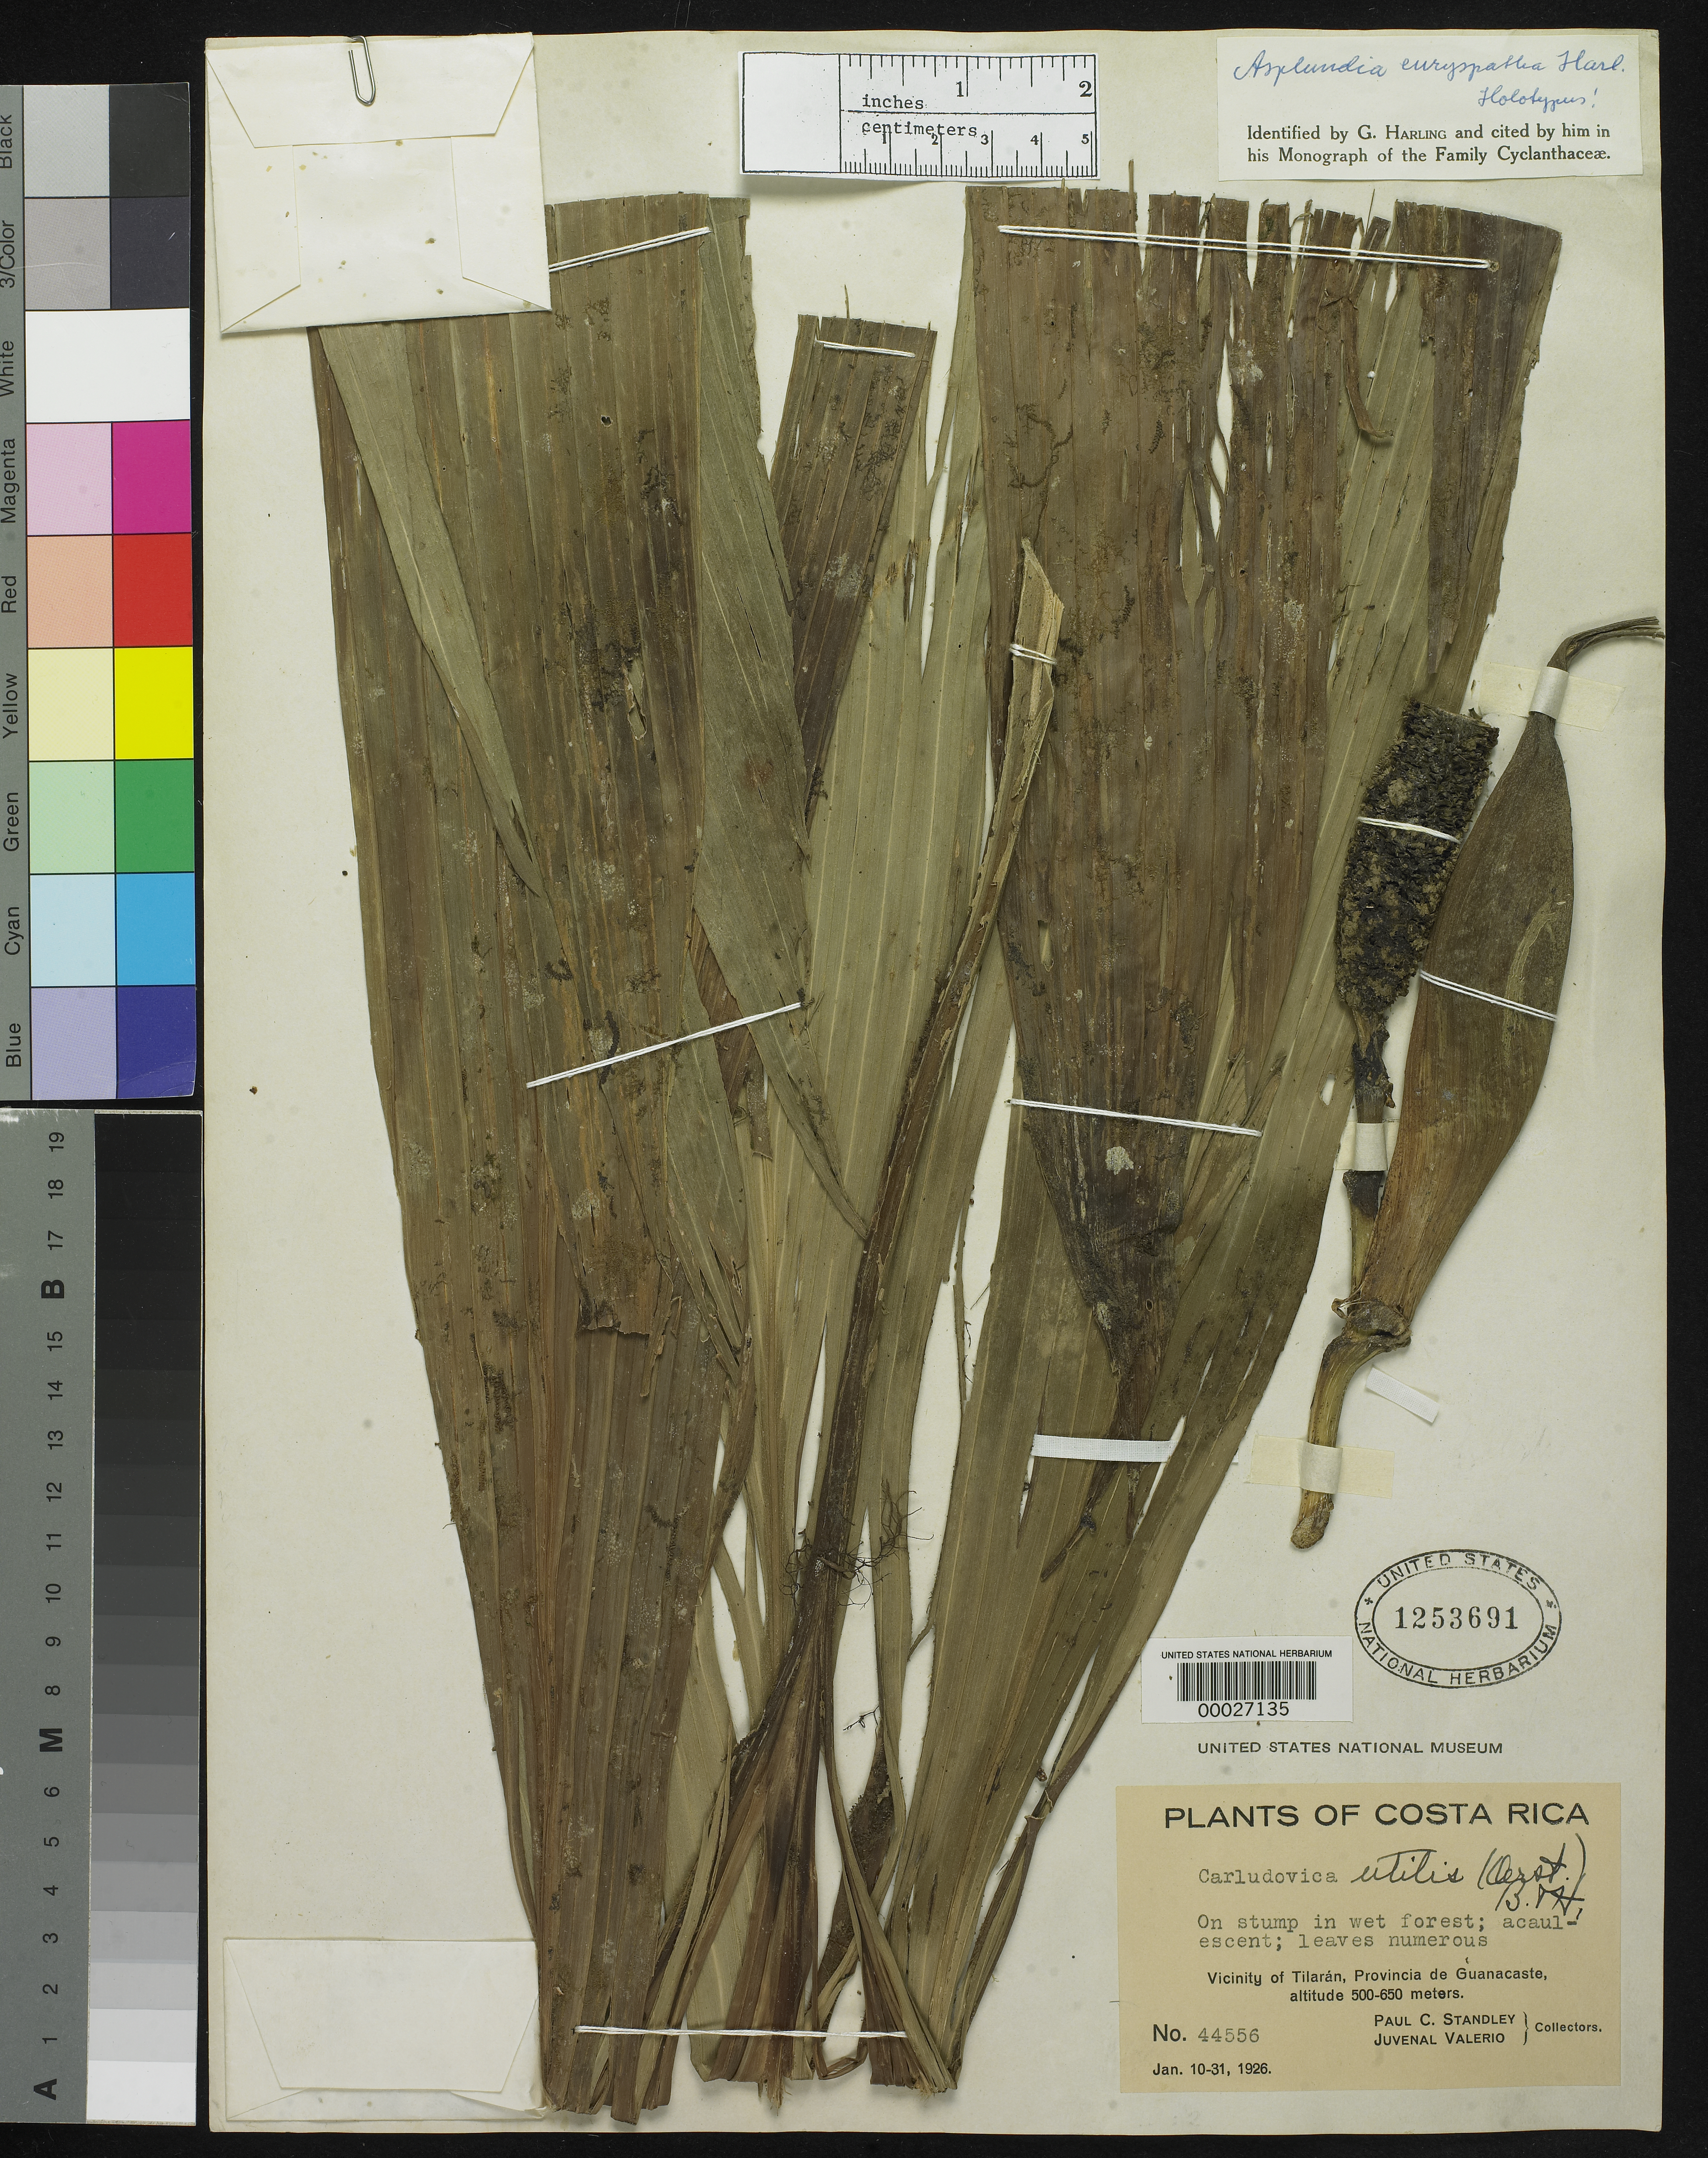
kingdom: Plantae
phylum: Tracheophyta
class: Liliopsida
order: Pandanales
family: Cyclanthaceae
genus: Asplundia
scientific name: Asplundia euryspatha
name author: Harling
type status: Holotype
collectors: P. C. Standley & J. Valerio R.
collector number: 44556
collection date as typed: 10 Jan 1926 to 31 Jan 1926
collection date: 1926-01-10/1926-01-31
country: Costa Rica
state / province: Guanacaste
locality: Tilaran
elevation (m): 500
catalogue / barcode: US 1253691